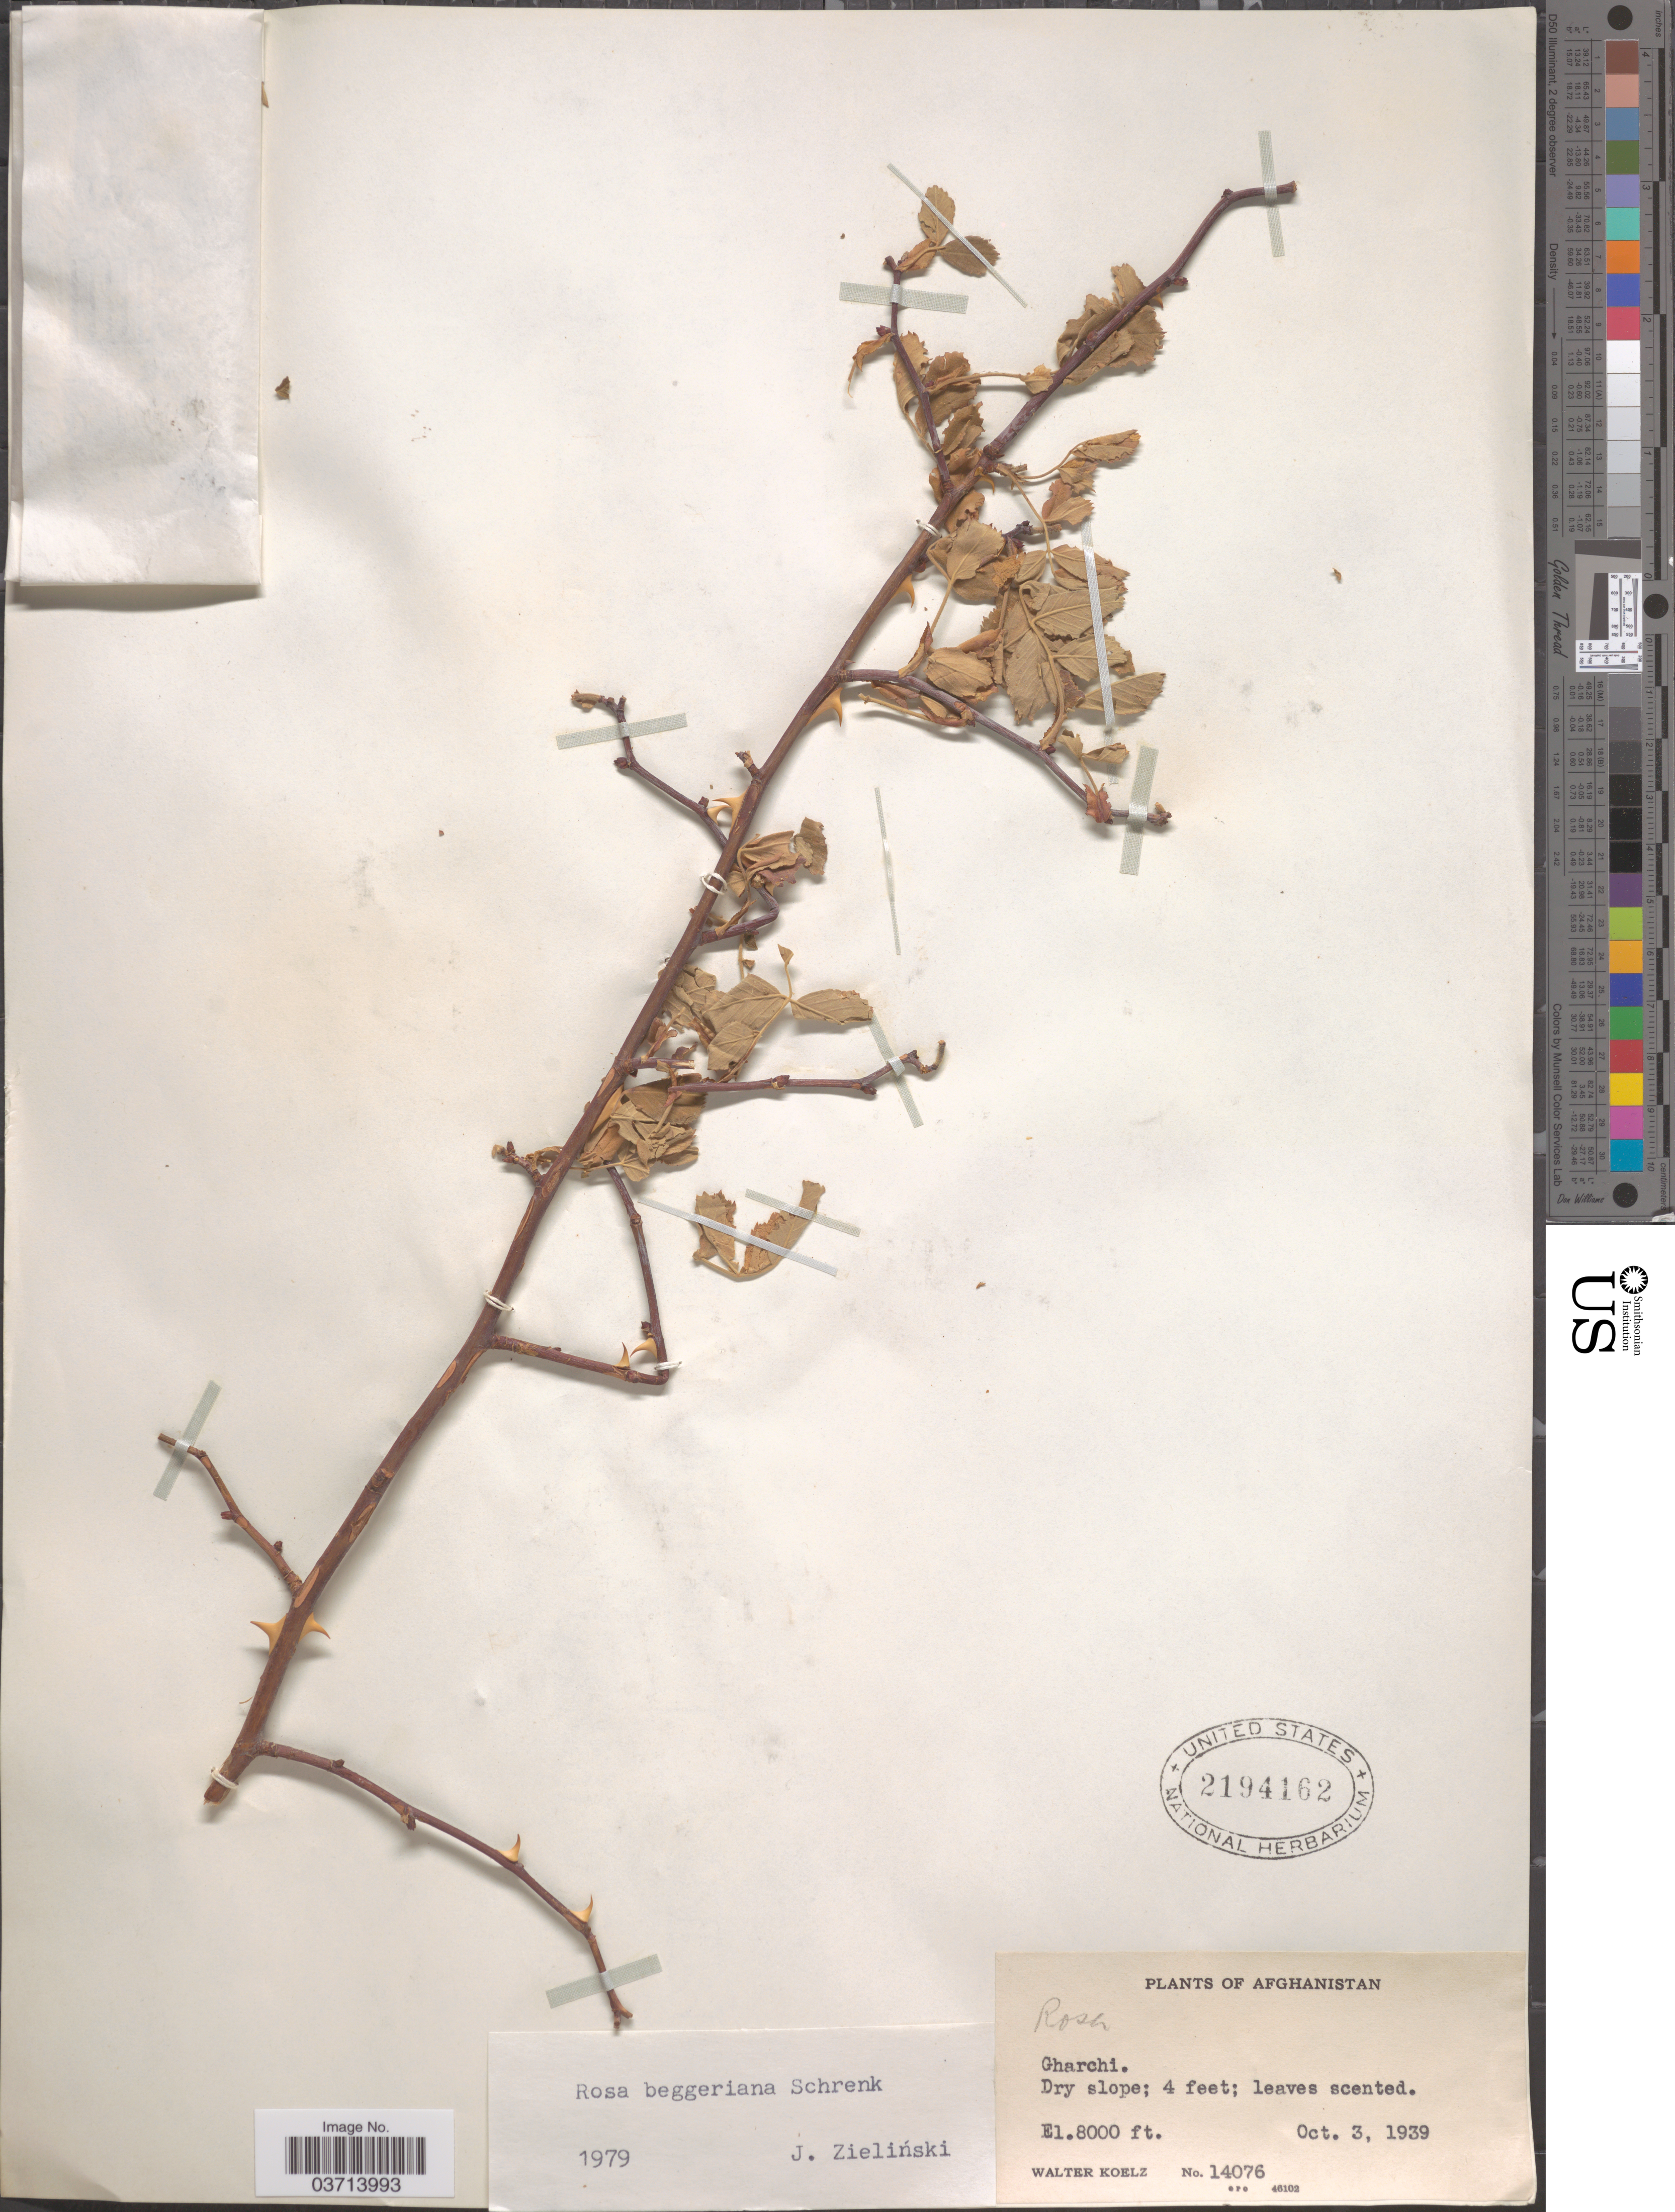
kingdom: Plantae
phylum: Tracheophyta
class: Magnoliopsida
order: Rosales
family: Rosaceae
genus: Rosa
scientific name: Rosa beggeriana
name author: Schrenk ex Fisch. & C.A. Mey.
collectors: W. N. Koelz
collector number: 14076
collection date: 1939-10-03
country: Afghanistan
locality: Gharchi.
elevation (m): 2438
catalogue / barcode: US 2194162